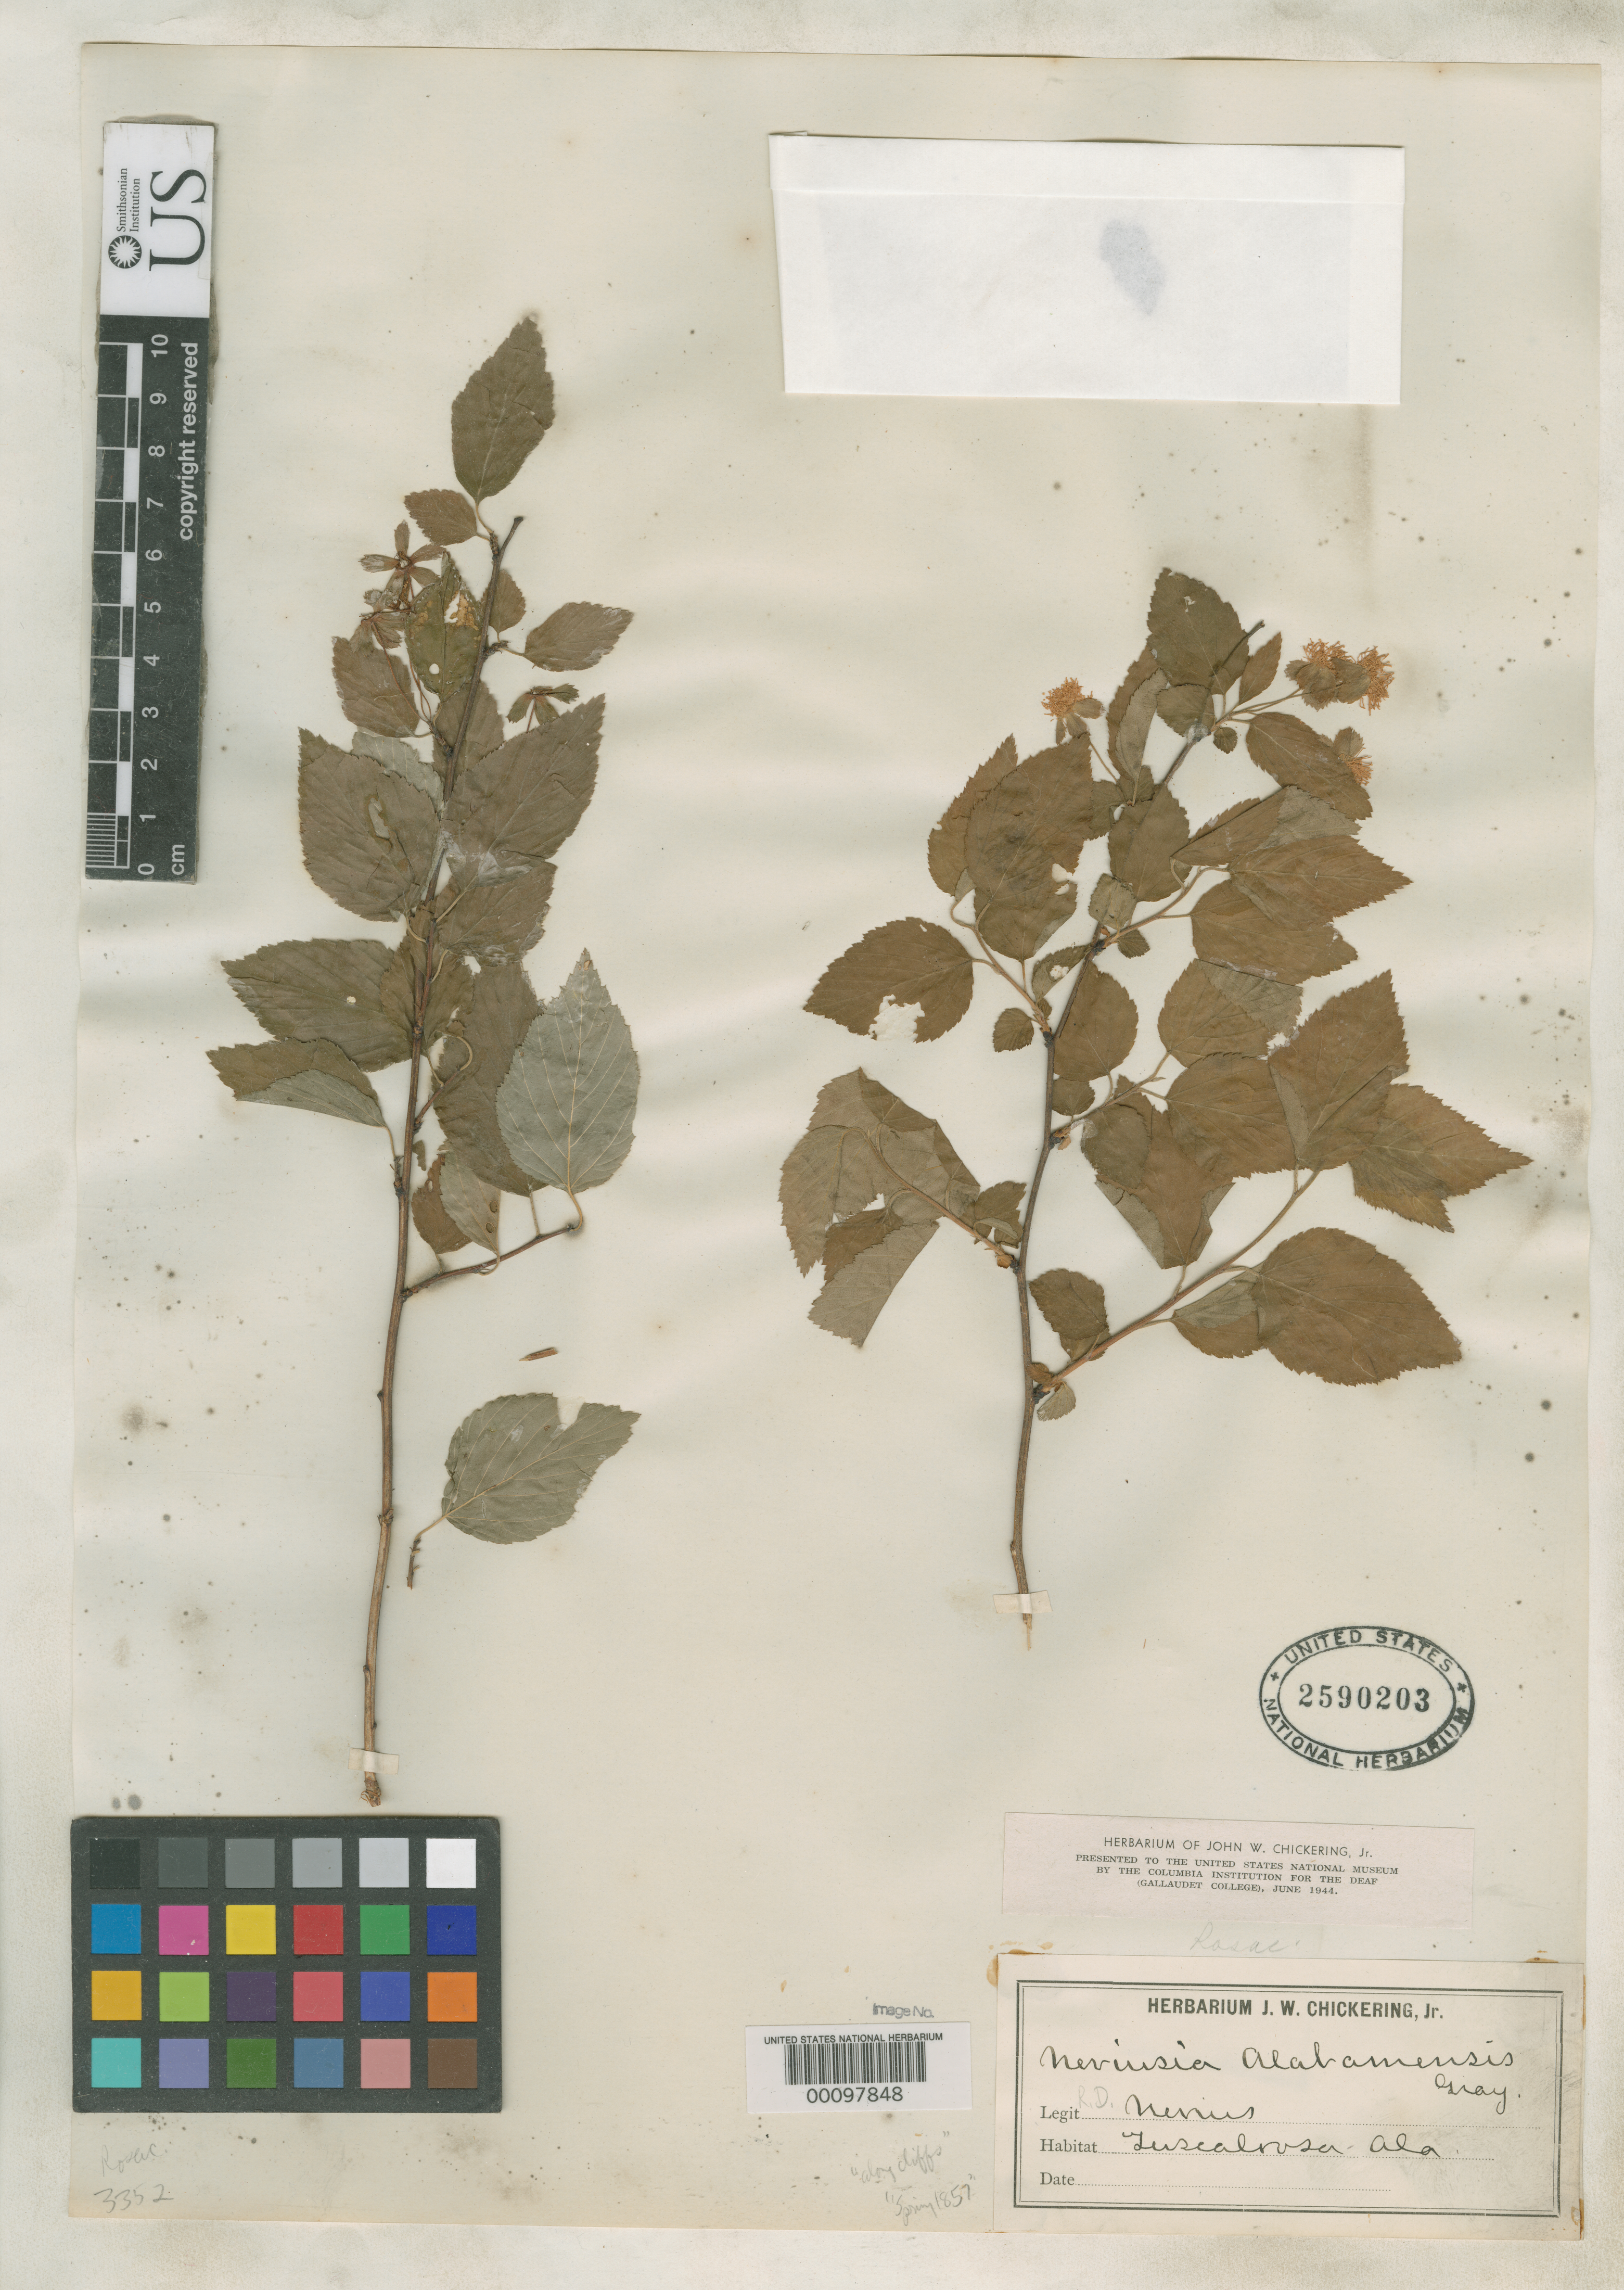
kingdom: Plantae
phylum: Tracheophyta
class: Magnoliopsida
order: Rosales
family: Rosaceae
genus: Neviusia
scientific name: Neviusia alabamensis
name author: A. Gray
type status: Isotype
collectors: R. Nevius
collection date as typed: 1857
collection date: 1857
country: United States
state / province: Alabama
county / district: Tuscaloosa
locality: Tuscaloosa.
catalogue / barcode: US 2590203